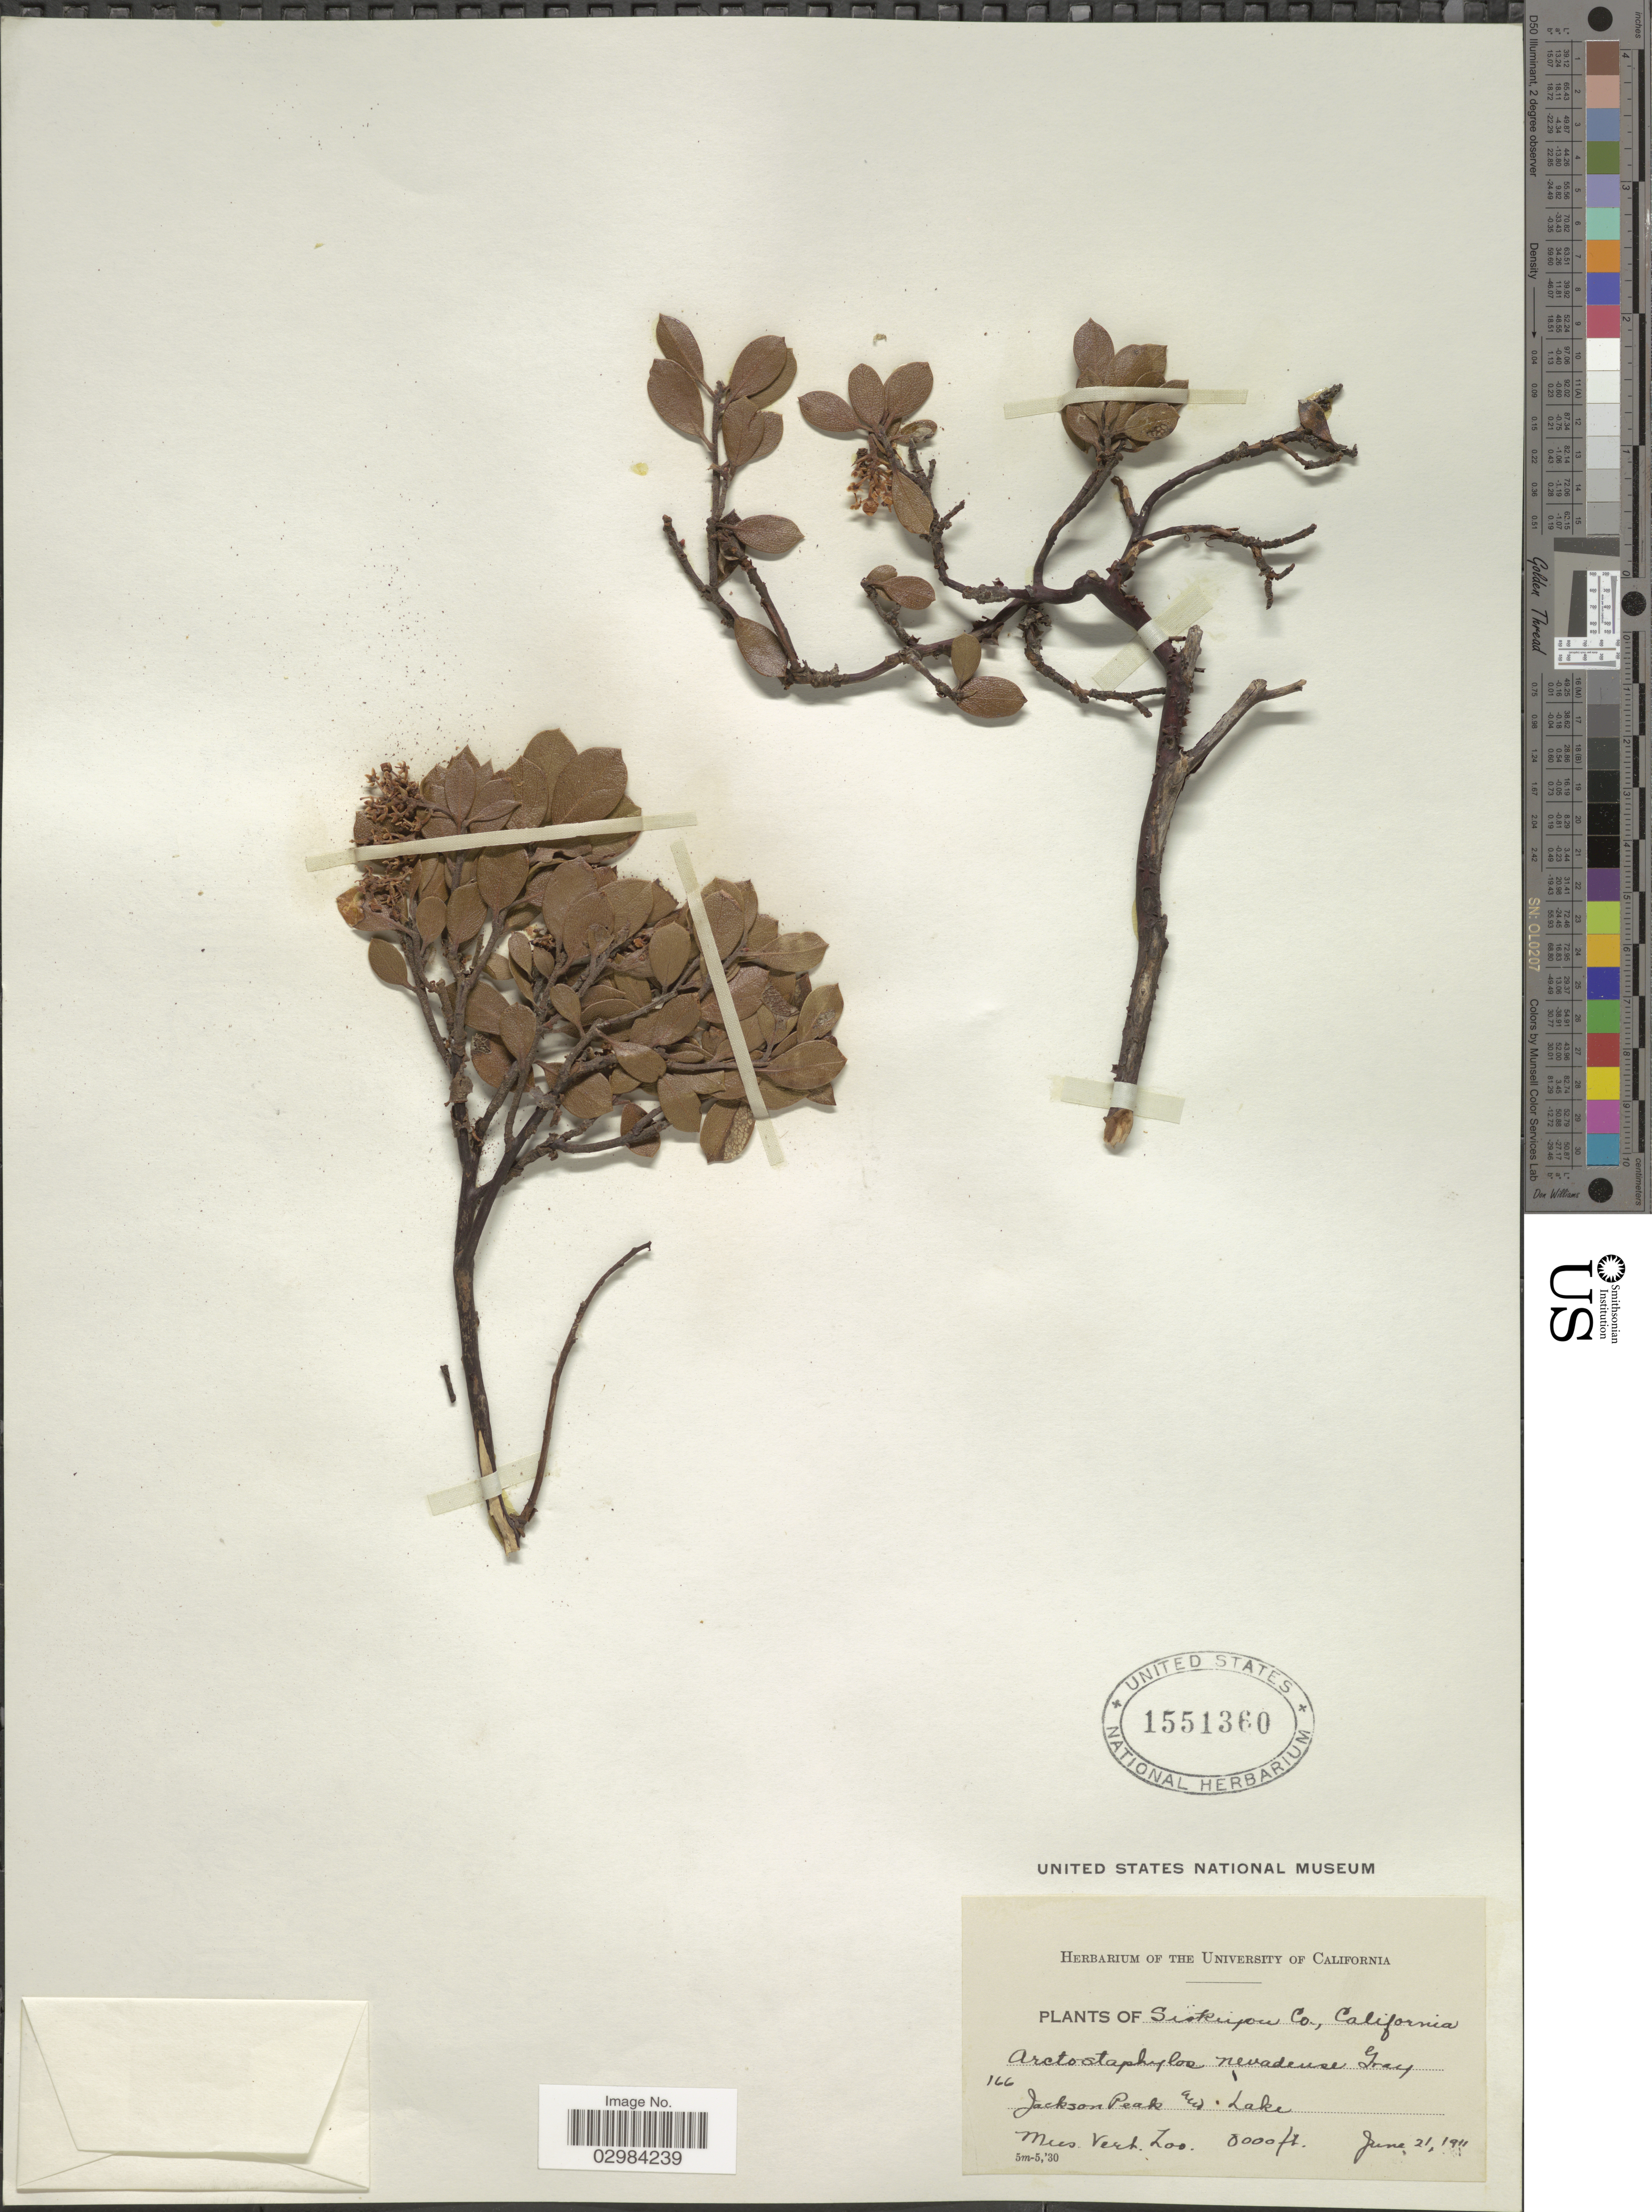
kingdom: Plantae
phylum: Tracheophyta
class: Magnoliopsida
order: Ericales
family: Ericaceae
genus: Arctostaphylos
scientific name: Arctostaphylos nevadensis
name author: A. Gray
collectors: Mus. Vert. Zoo.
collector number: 166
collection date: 1911-06-21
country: United States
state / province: California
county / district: Siskiyou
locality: Siskiyou Co., Jackson Peak, and Lake.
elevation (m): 2438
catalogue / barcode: US 1551360